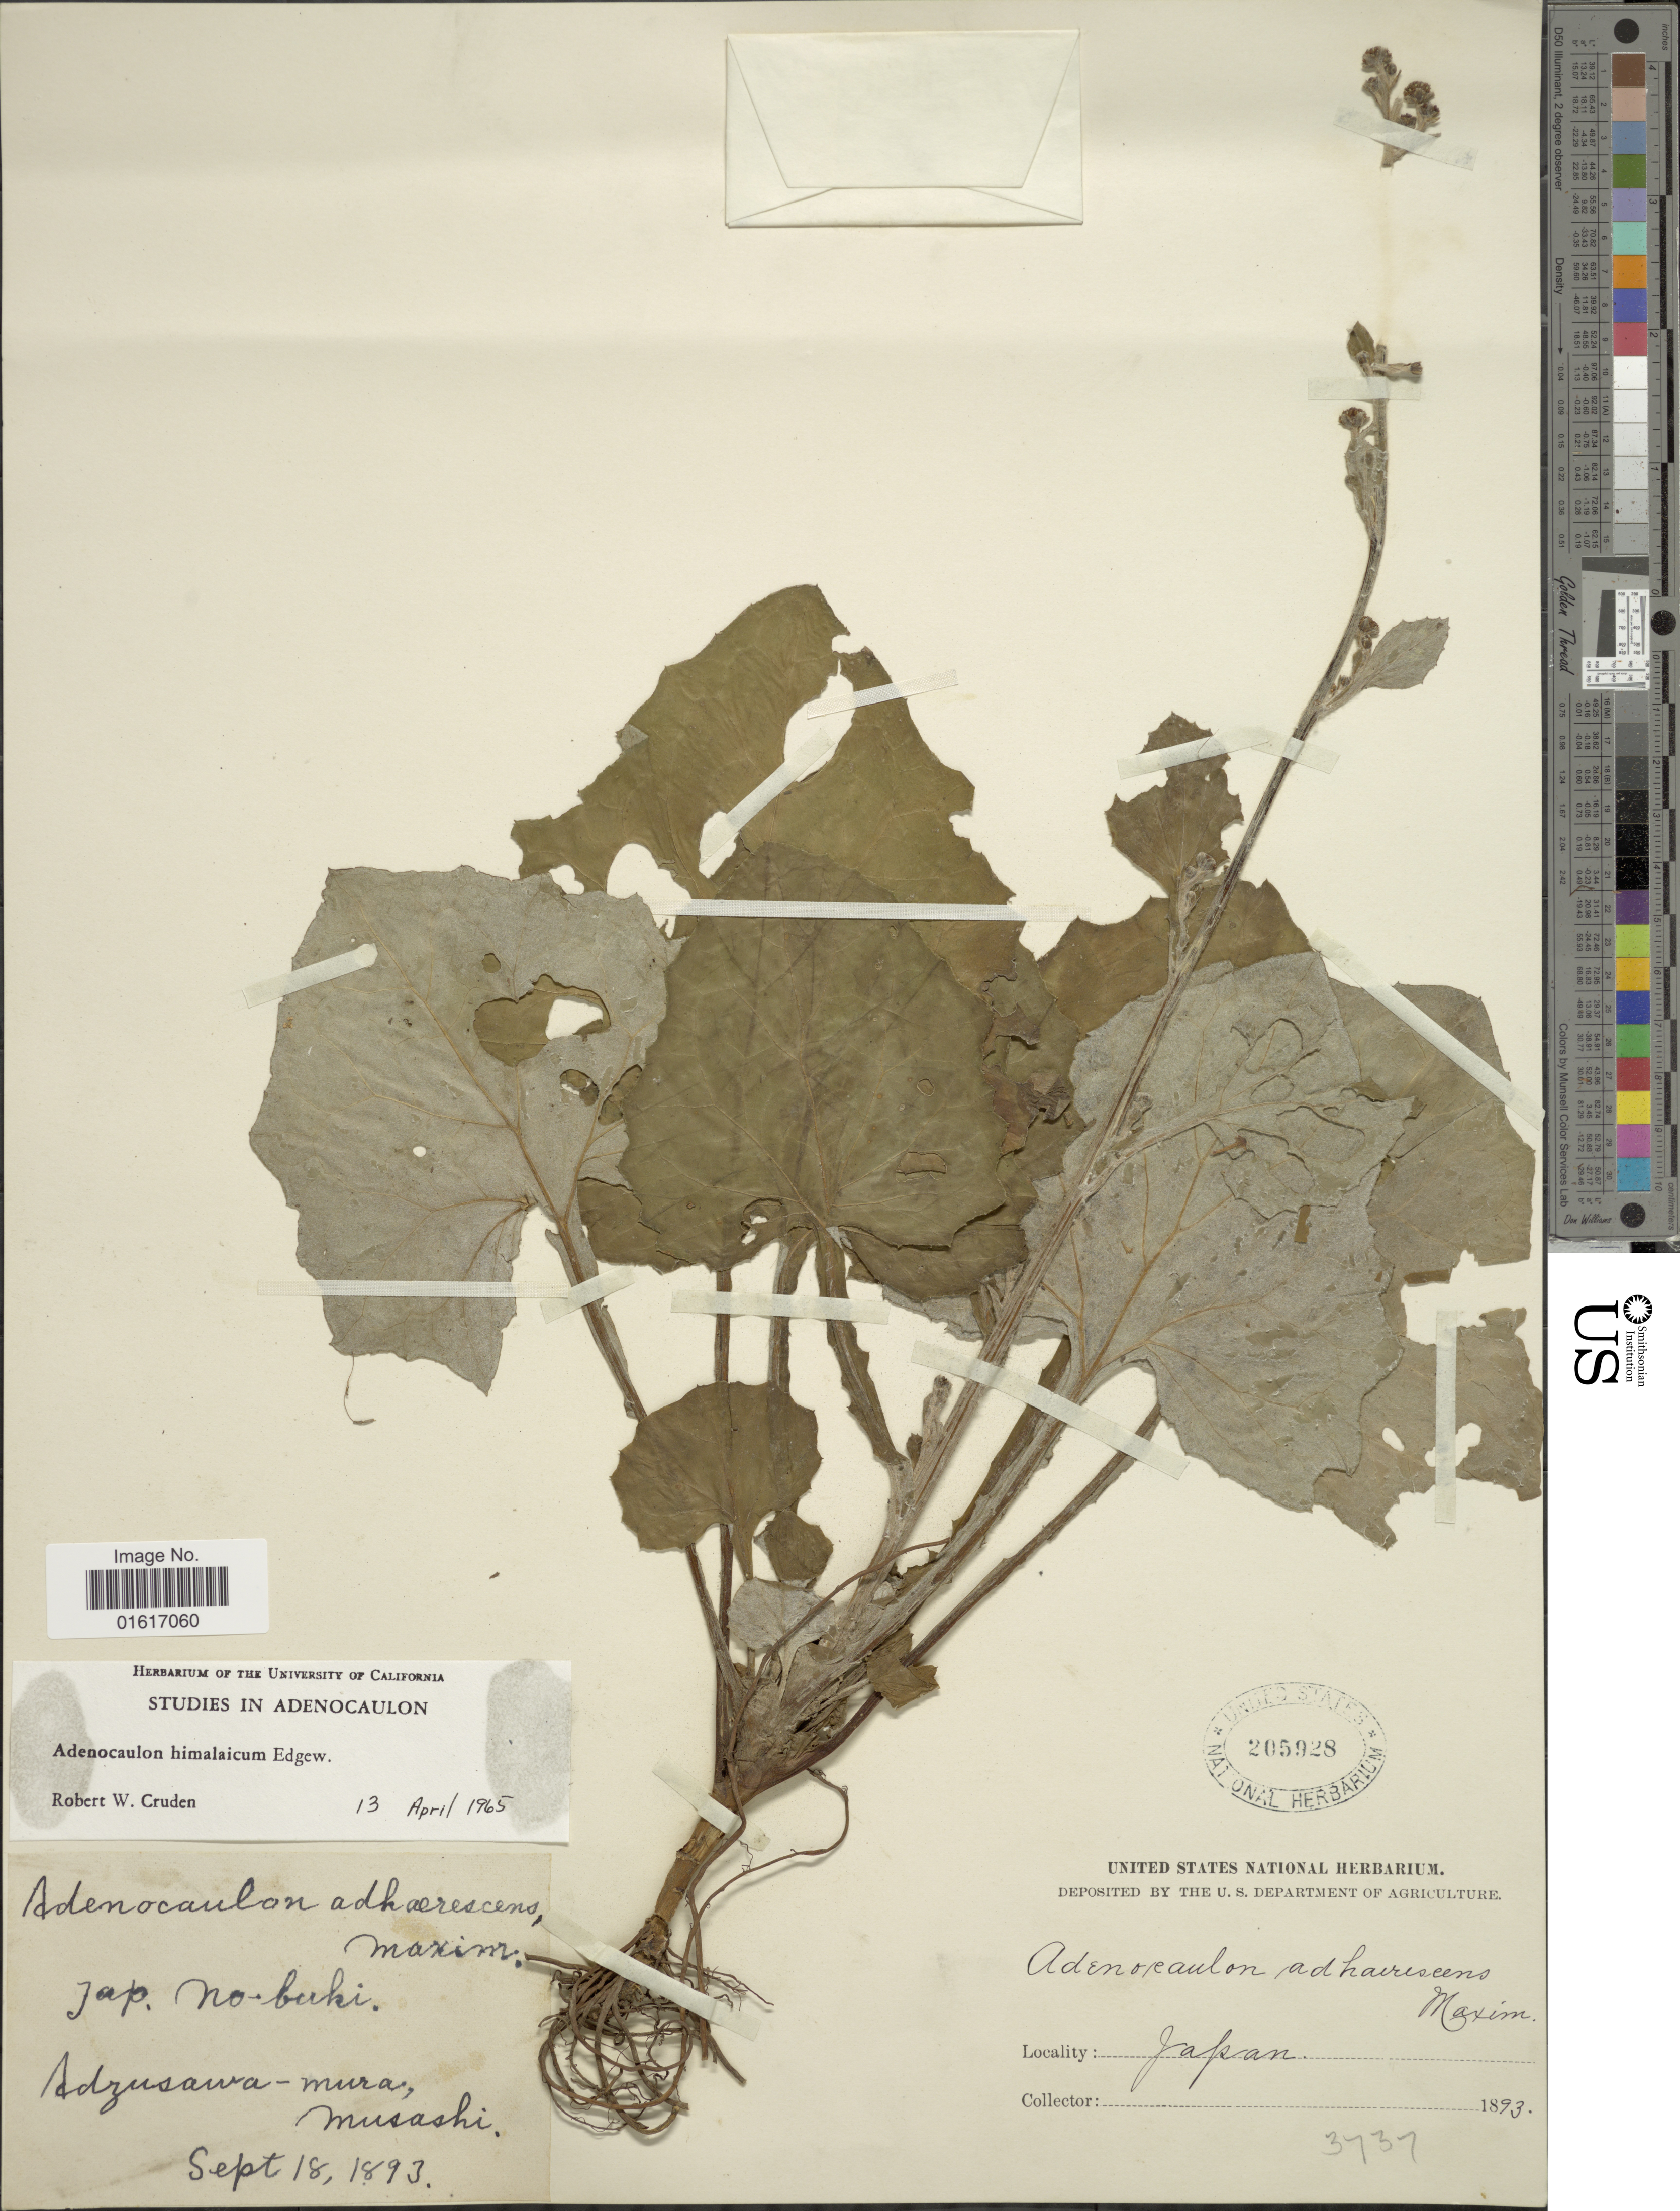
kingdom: Plantae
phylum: Tracheophyta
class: Magnoliopsida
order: Asterales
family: Asteraceae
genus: Adenocaulon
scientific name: Adenocaulon himalaicum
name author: Edgew.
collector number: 3737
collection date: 1893-09-18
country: Japan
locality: Adzusawa-mura, Musashi.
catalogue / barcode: US 205928